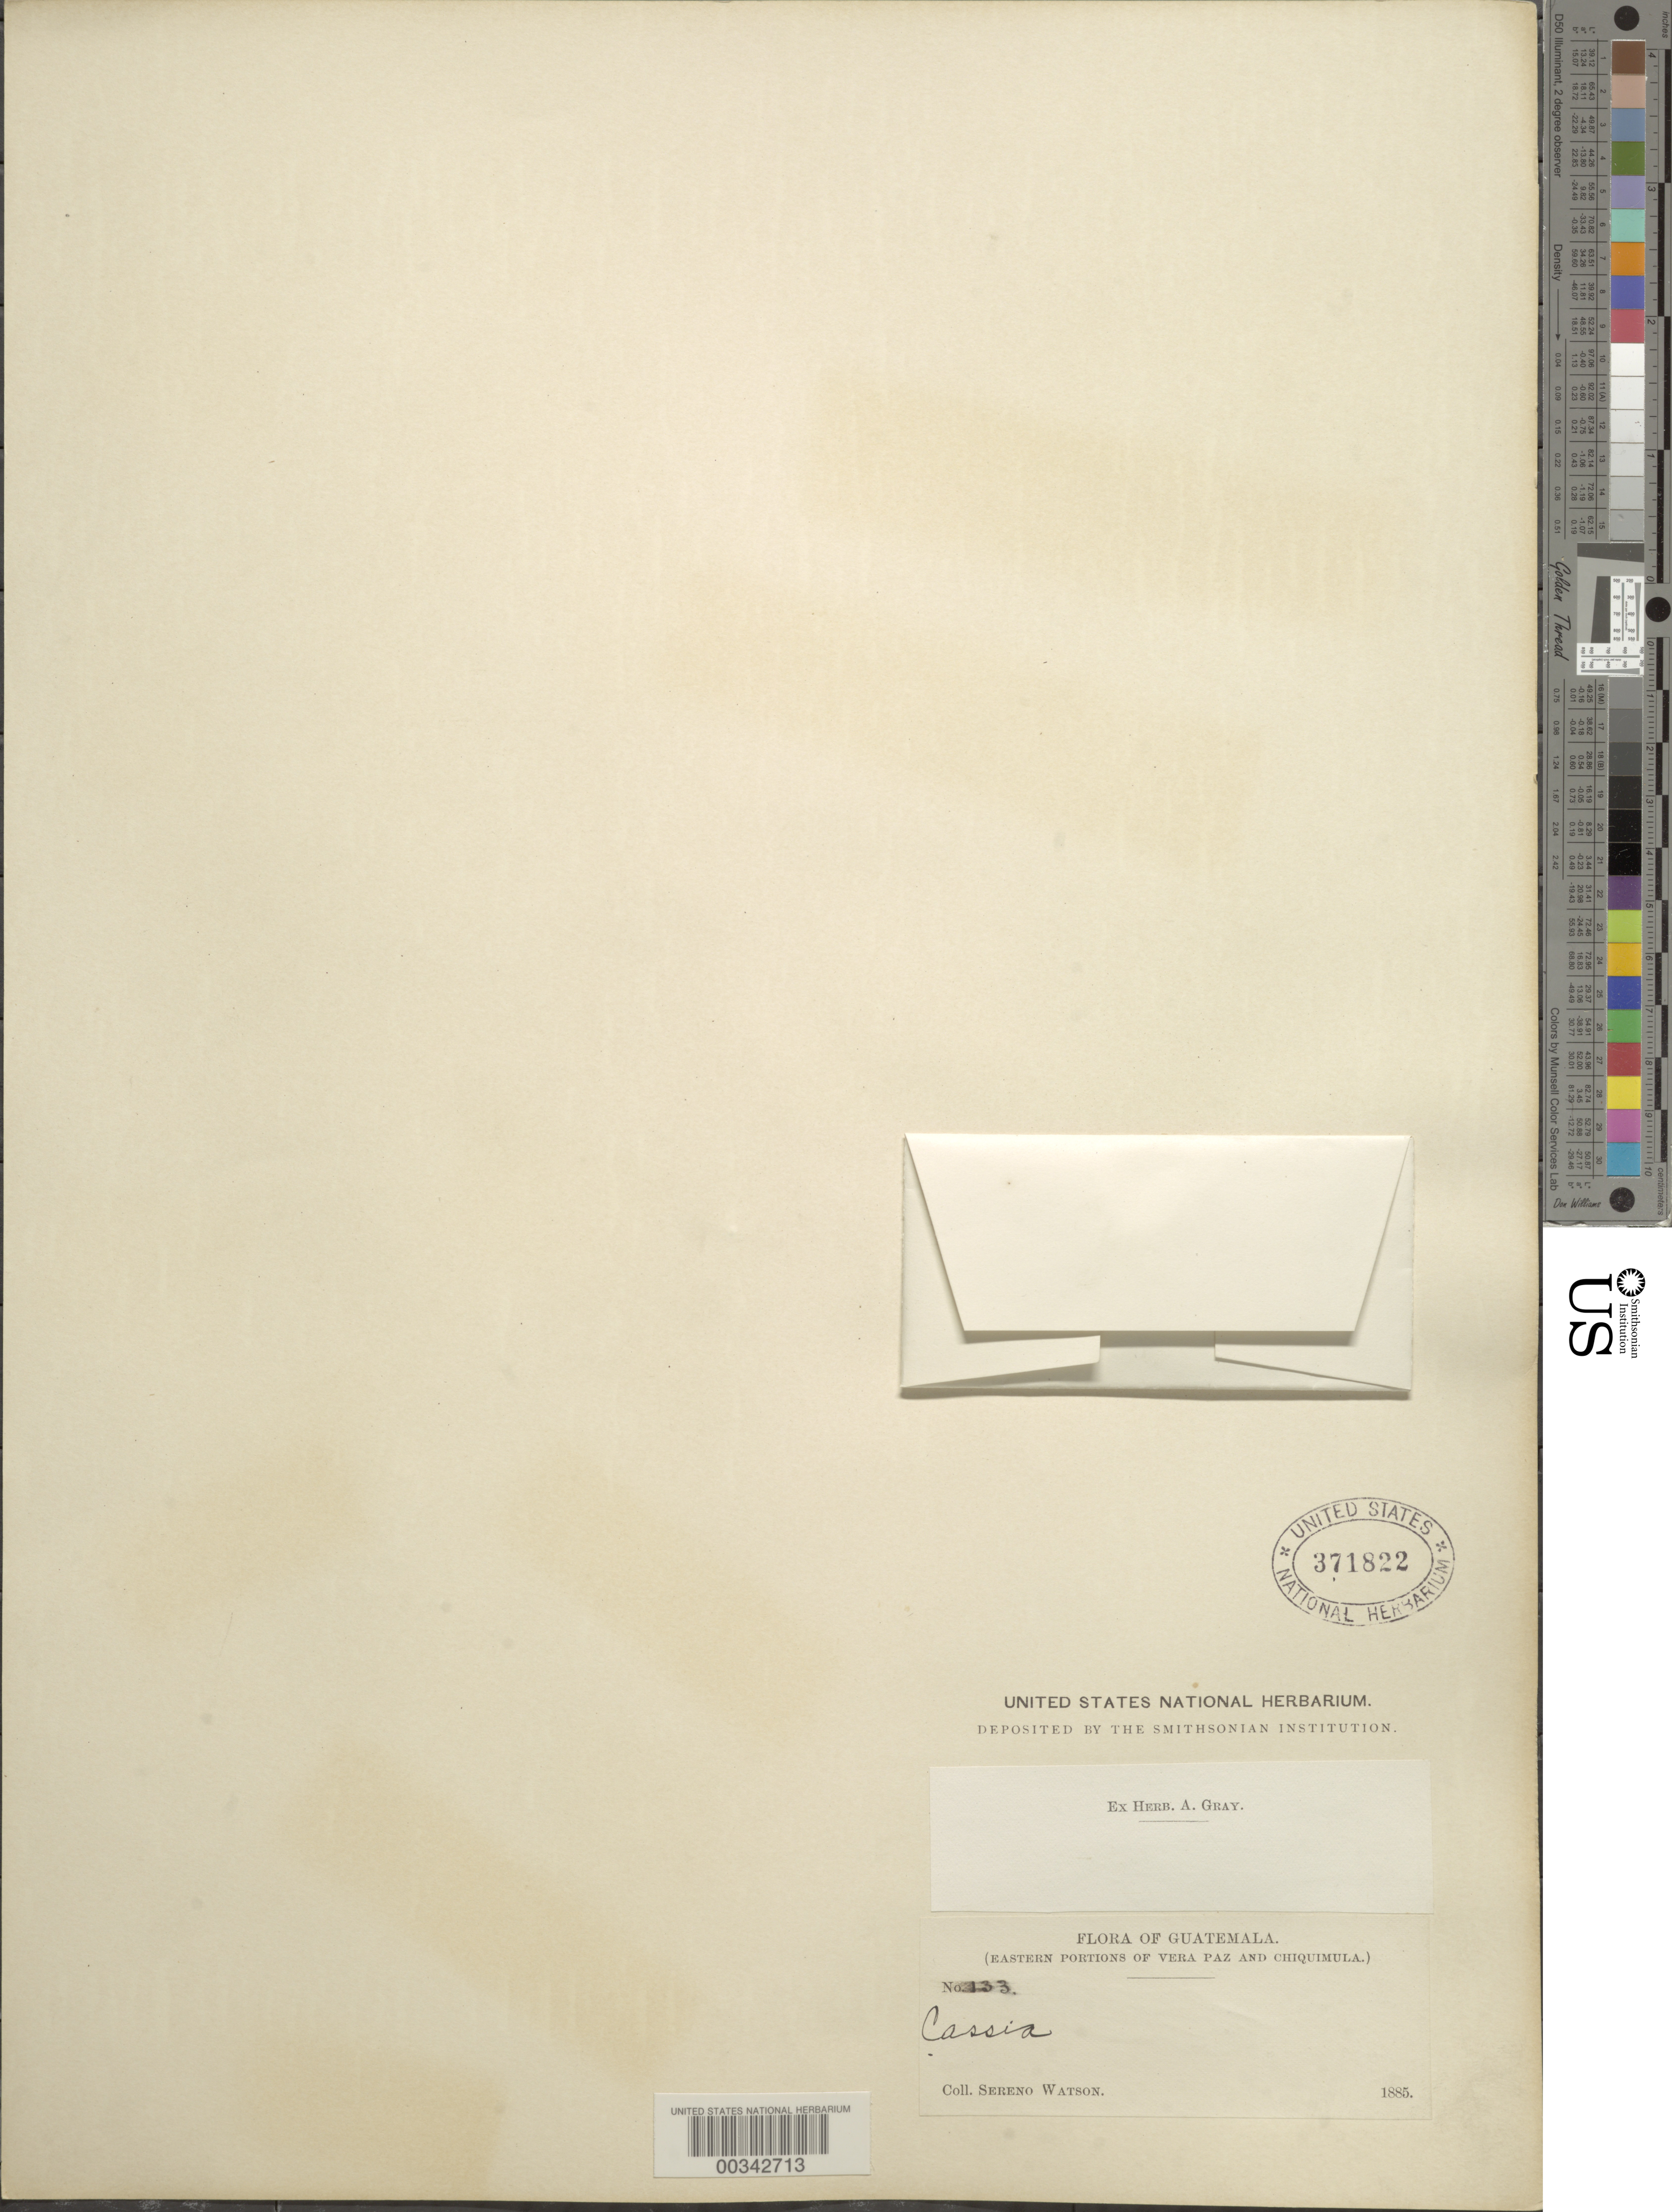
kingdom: Plantae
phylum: Tracheophyta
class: Magnoliopsida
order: Fabales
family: Fabaceae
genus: Senna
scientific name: Senna alata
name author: (L.) Roxb.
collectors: S. Watson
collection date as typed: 1885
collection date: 1885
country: Guatemala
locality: Alta Vera Paz / baja Vera Paz / Chiquimula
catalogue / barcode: US 371822